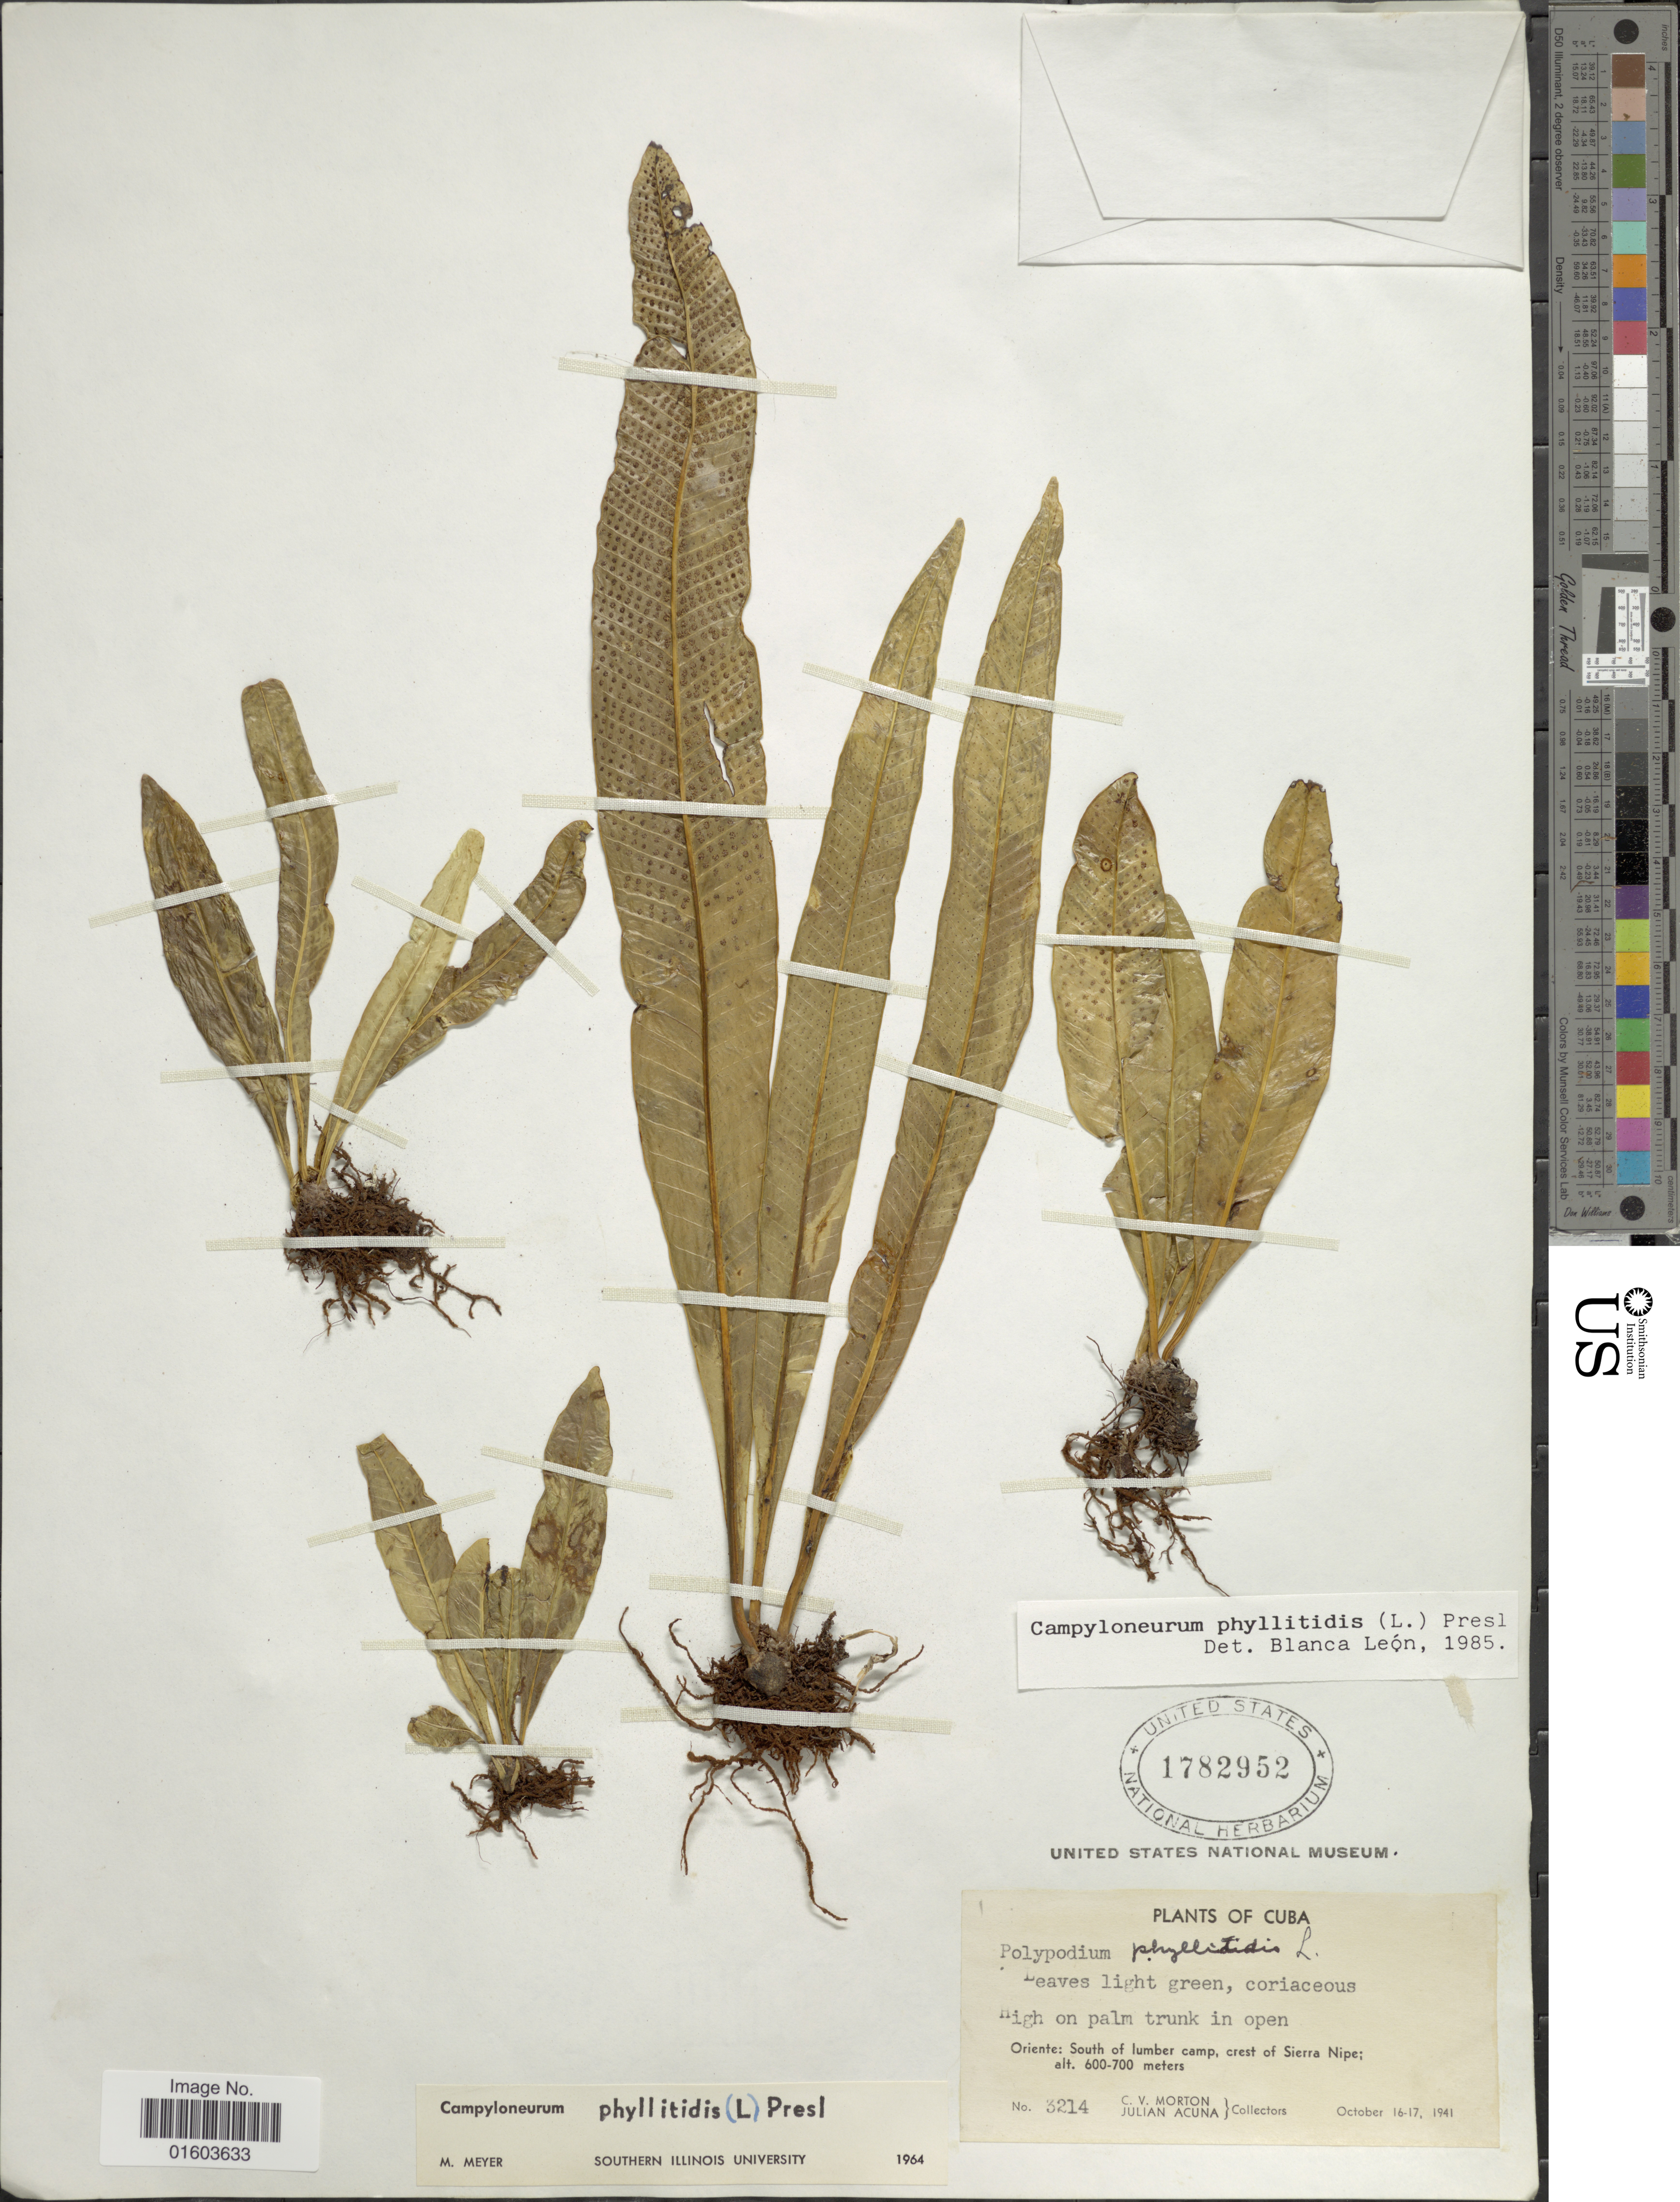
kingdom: Plantae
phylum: Tracheophyta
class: Polypodiopsida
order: Polypodiales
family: Polypodiaceae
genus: Campyloneurum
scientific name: Campyloneurum phyllitidis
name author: (L.) C. Presl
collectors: C. V. Morton & J. B. Acuña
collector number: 3214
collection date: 1941-10-16/1941-10-17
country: Cuba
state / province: Oriente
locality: Oriente: South of Lumber camp, crest of Sierra Nipe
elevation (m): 600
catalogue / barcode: US 1782952